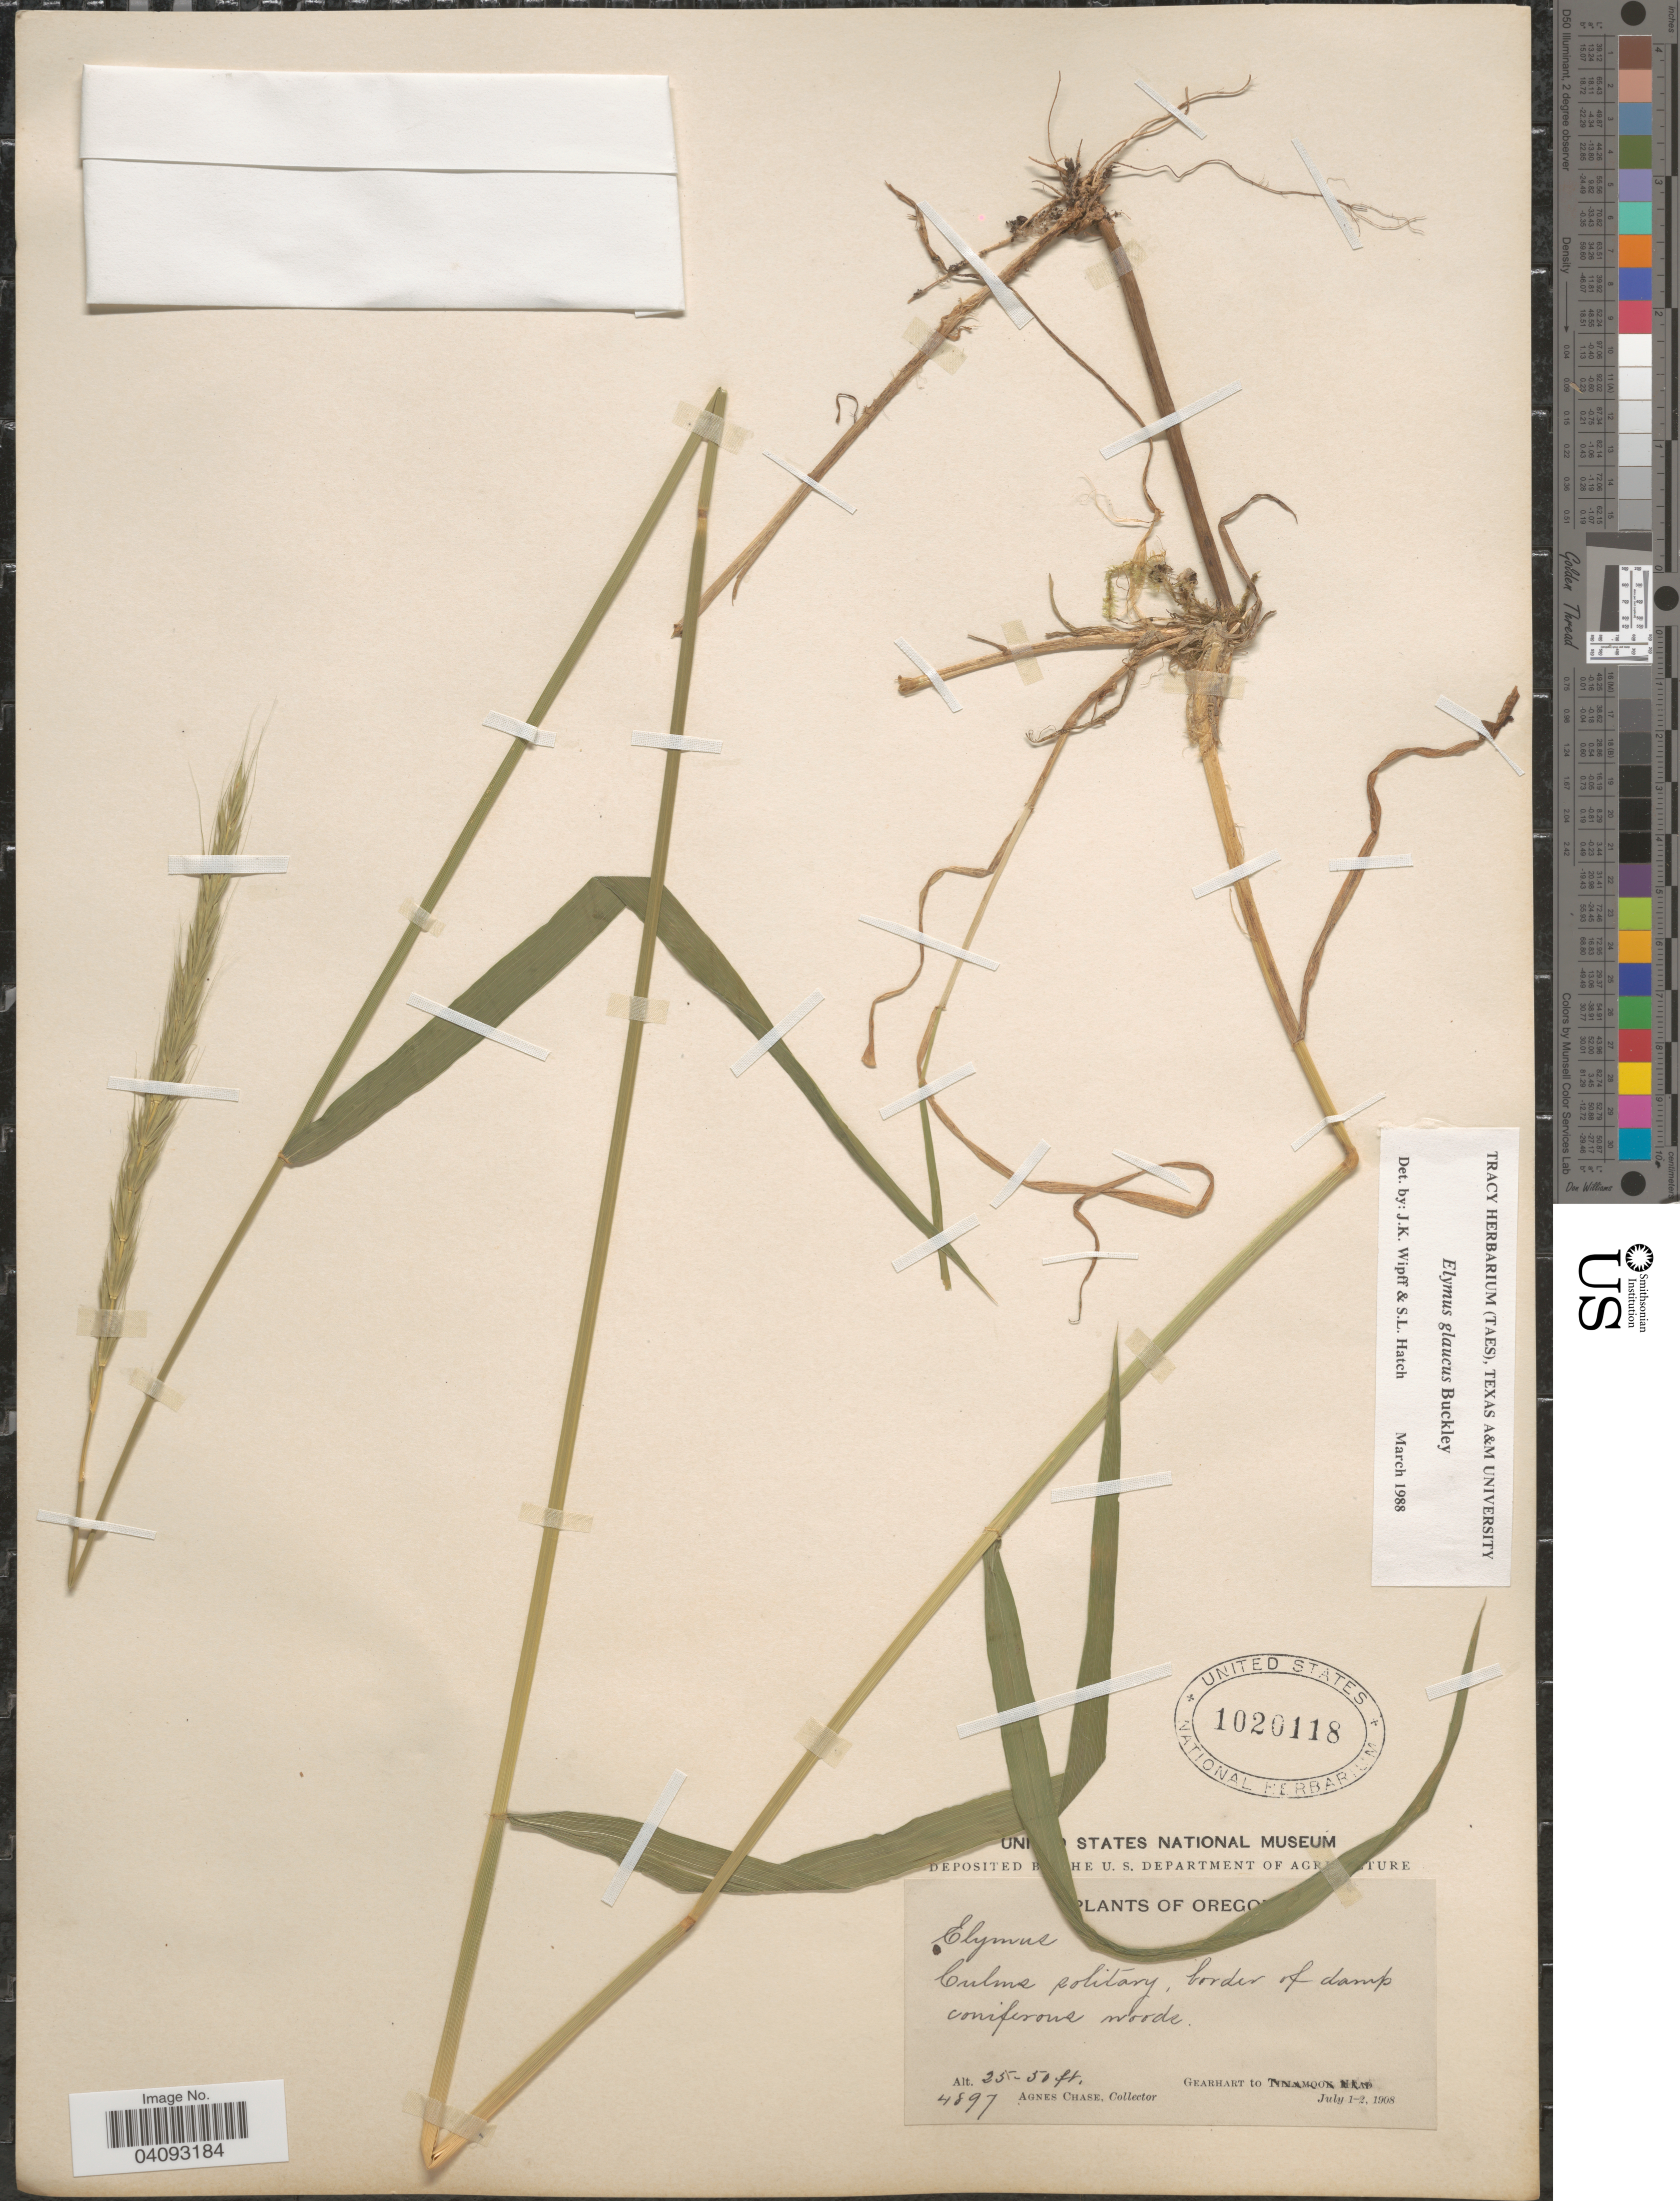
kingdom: Plantae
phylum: Tracheophyta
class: Liliopsida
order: Poales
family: Poaceae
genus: Elymus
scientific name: Elymus glaucus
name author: Buckley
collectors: A. Chase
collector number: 4897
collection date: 1908-07-01/1908-07-02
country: United States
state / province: Oregon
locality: Border of damp coniferous woods. Gearhart.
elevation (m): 8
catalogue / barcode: US 1020118